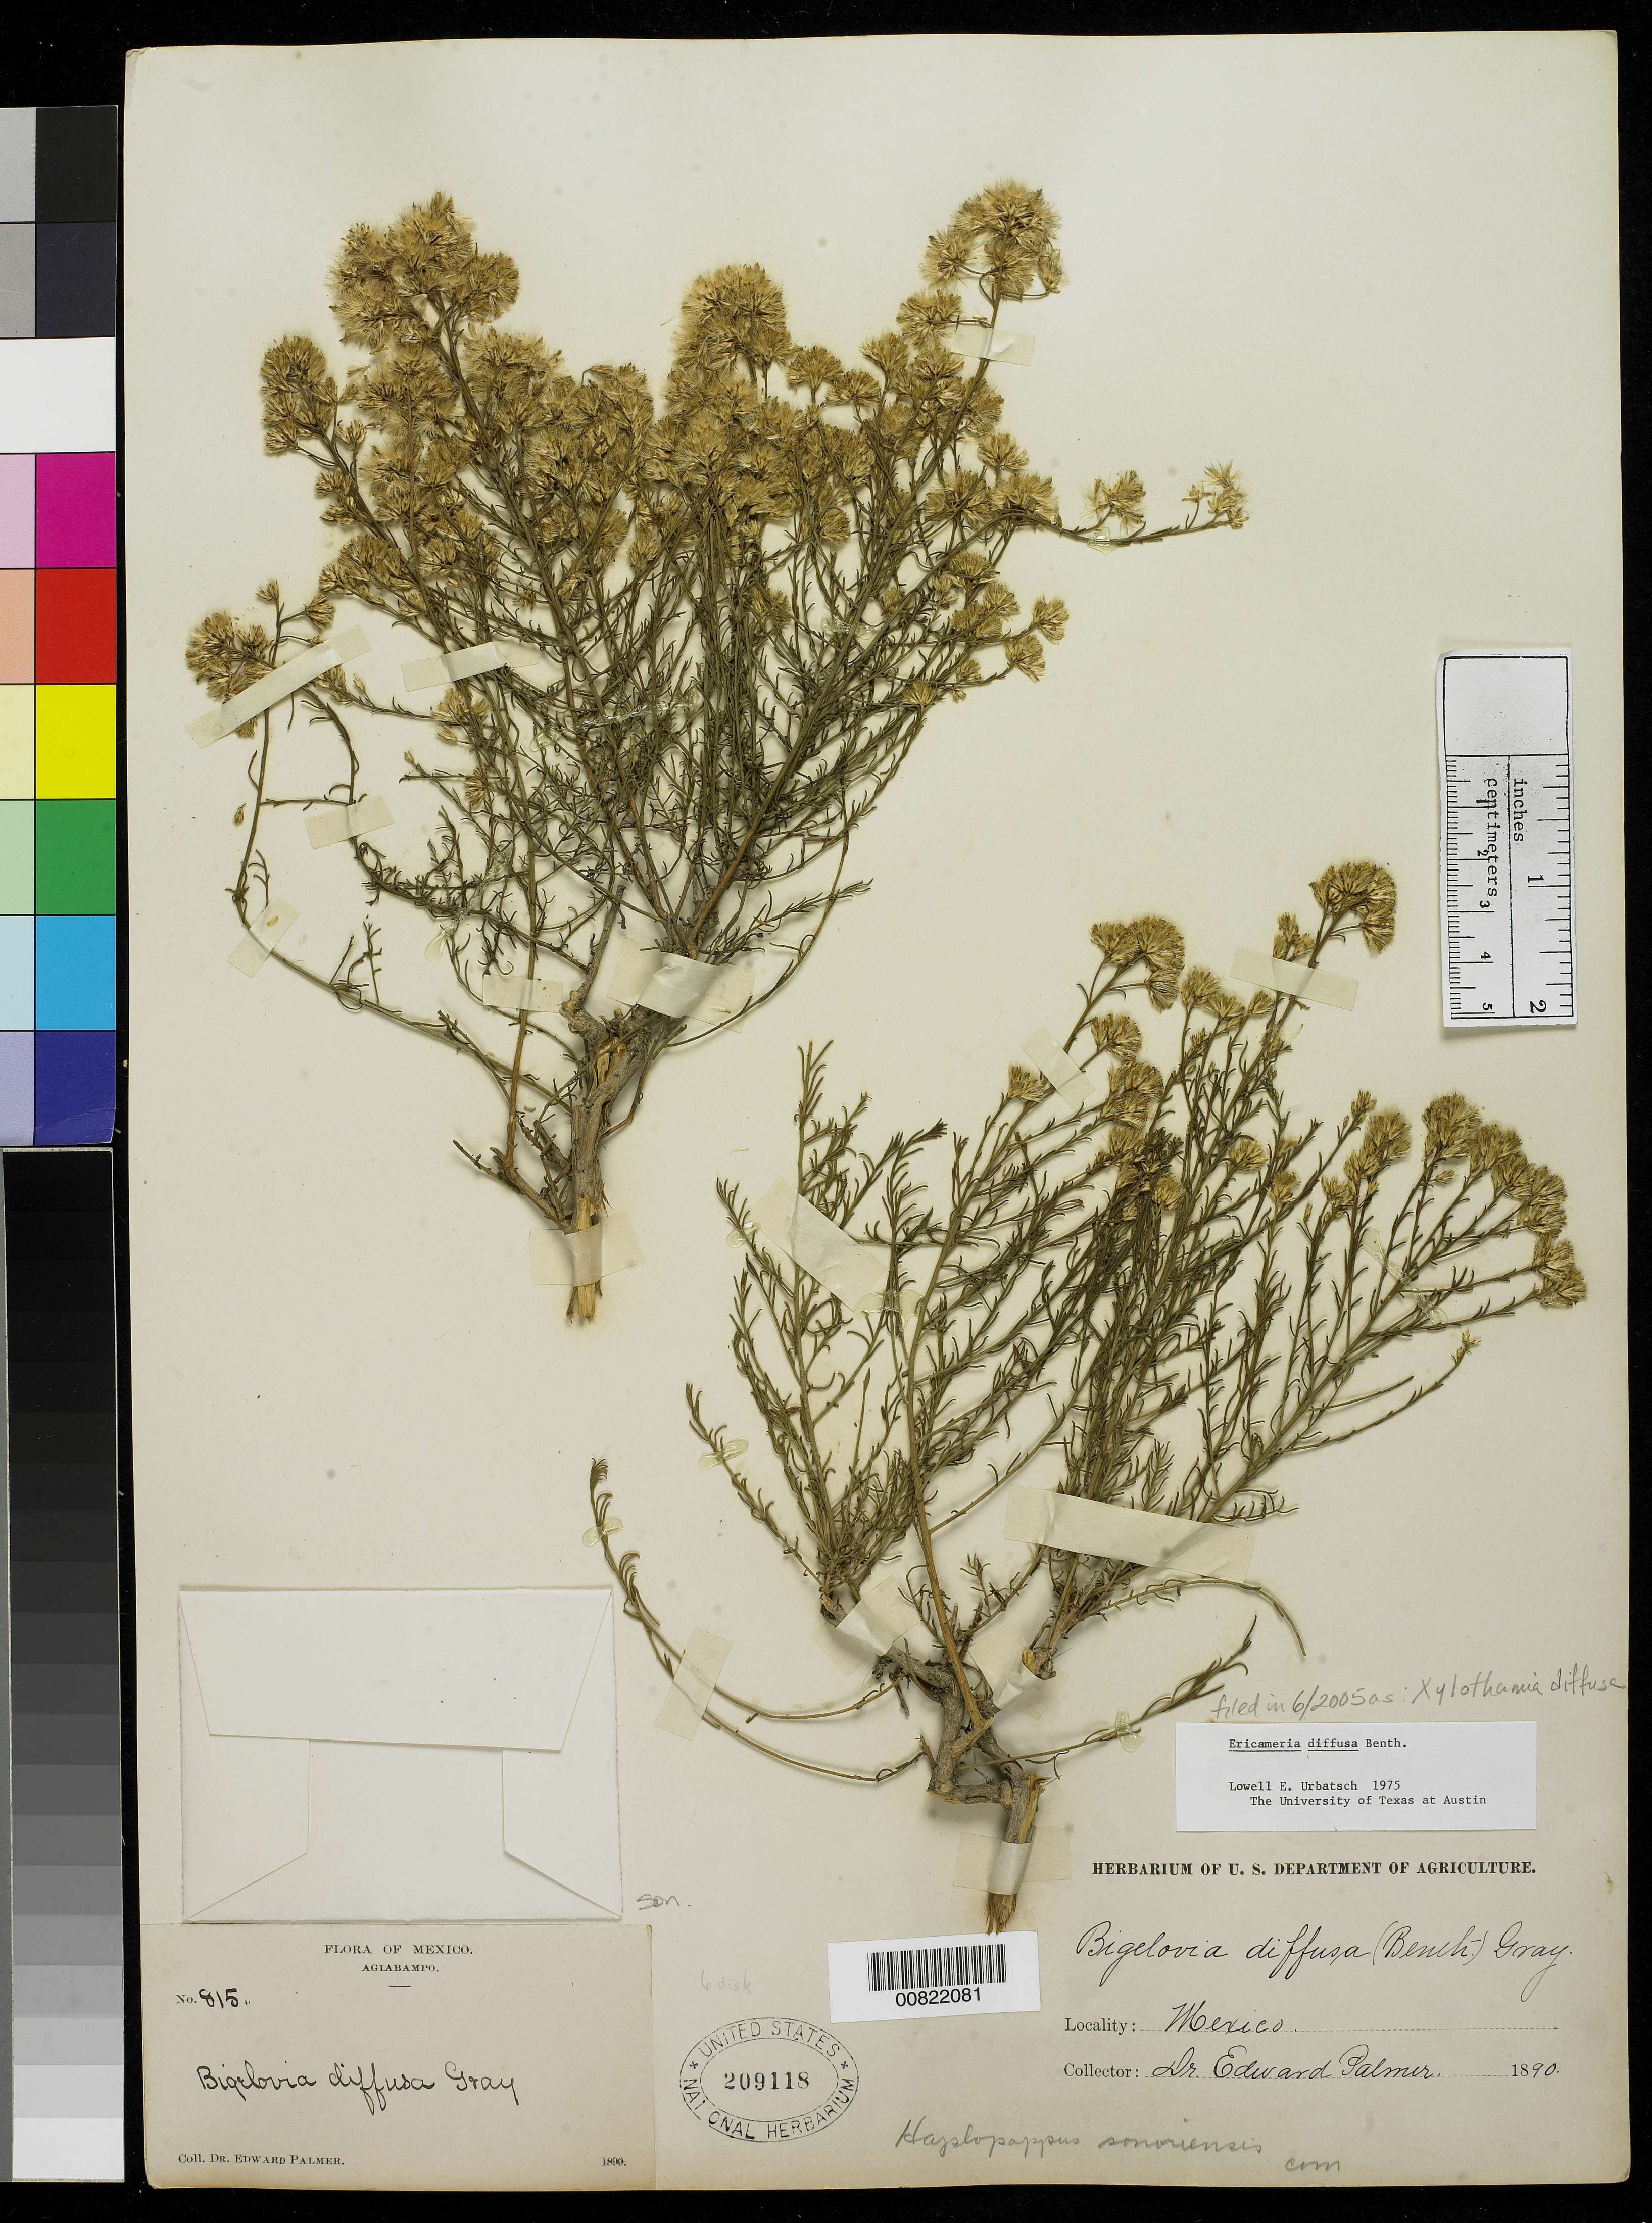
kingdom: Plantae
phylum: Tracheophyta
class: Magnoliopsida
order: Asterales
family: Asteraceae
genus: Xylothamia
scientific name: Xylothamia diffusa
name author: (Benth.) G.L. Nesom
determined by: Urbatsch, Lowell E., Curator (LSU), Louisiana State University (UNITED STATES)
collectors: E. Palmer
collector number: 815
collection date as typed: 1890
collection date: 1890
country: Mexico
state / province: Sonora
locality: Agiabampo, Sonora.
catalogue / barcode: US 209118